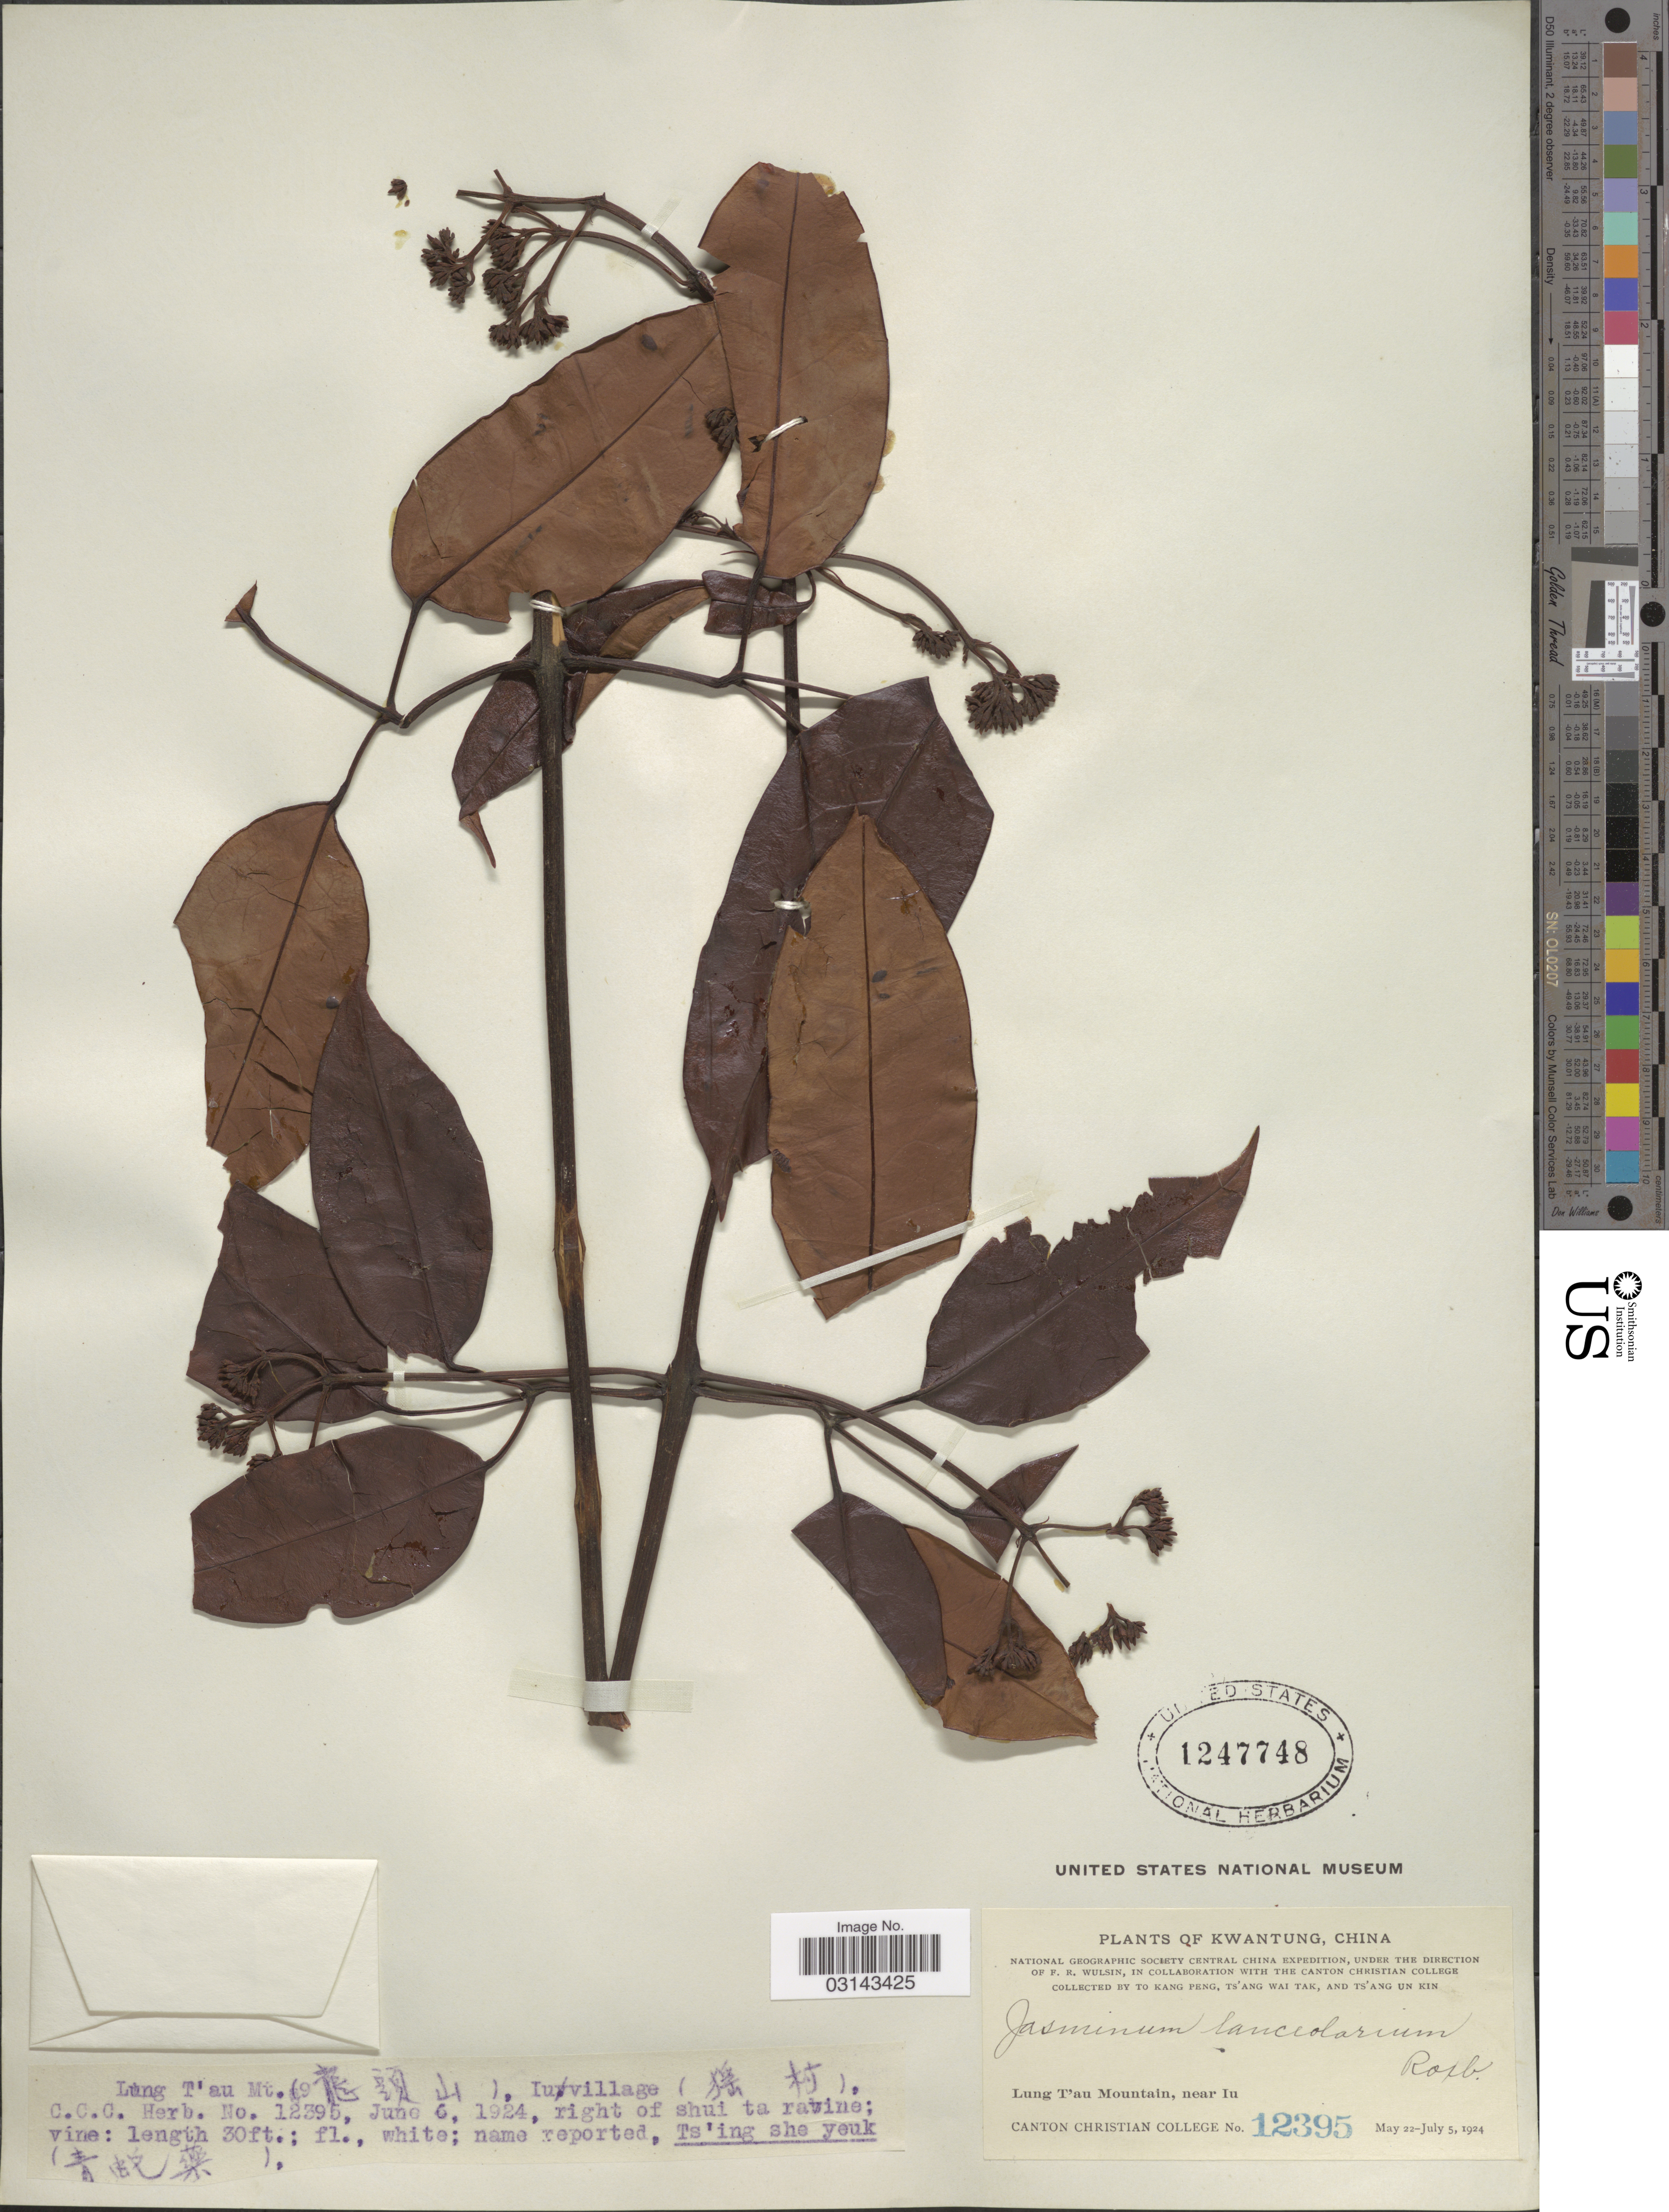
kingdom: Plantae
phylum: Tracheophyta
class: Magnoliopsida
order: Lamiales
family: Oleaceae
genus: Jasminum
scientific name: Jasminum lanceolarium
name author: Roxb.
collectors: Canton Christian College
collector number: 12395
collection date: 1924-06-06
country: China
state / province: Guangdong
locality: Kwangtung. Lung T'au Mountain, near Iu. Iu village, right of shui ta ravine.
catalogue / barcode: US 1247748